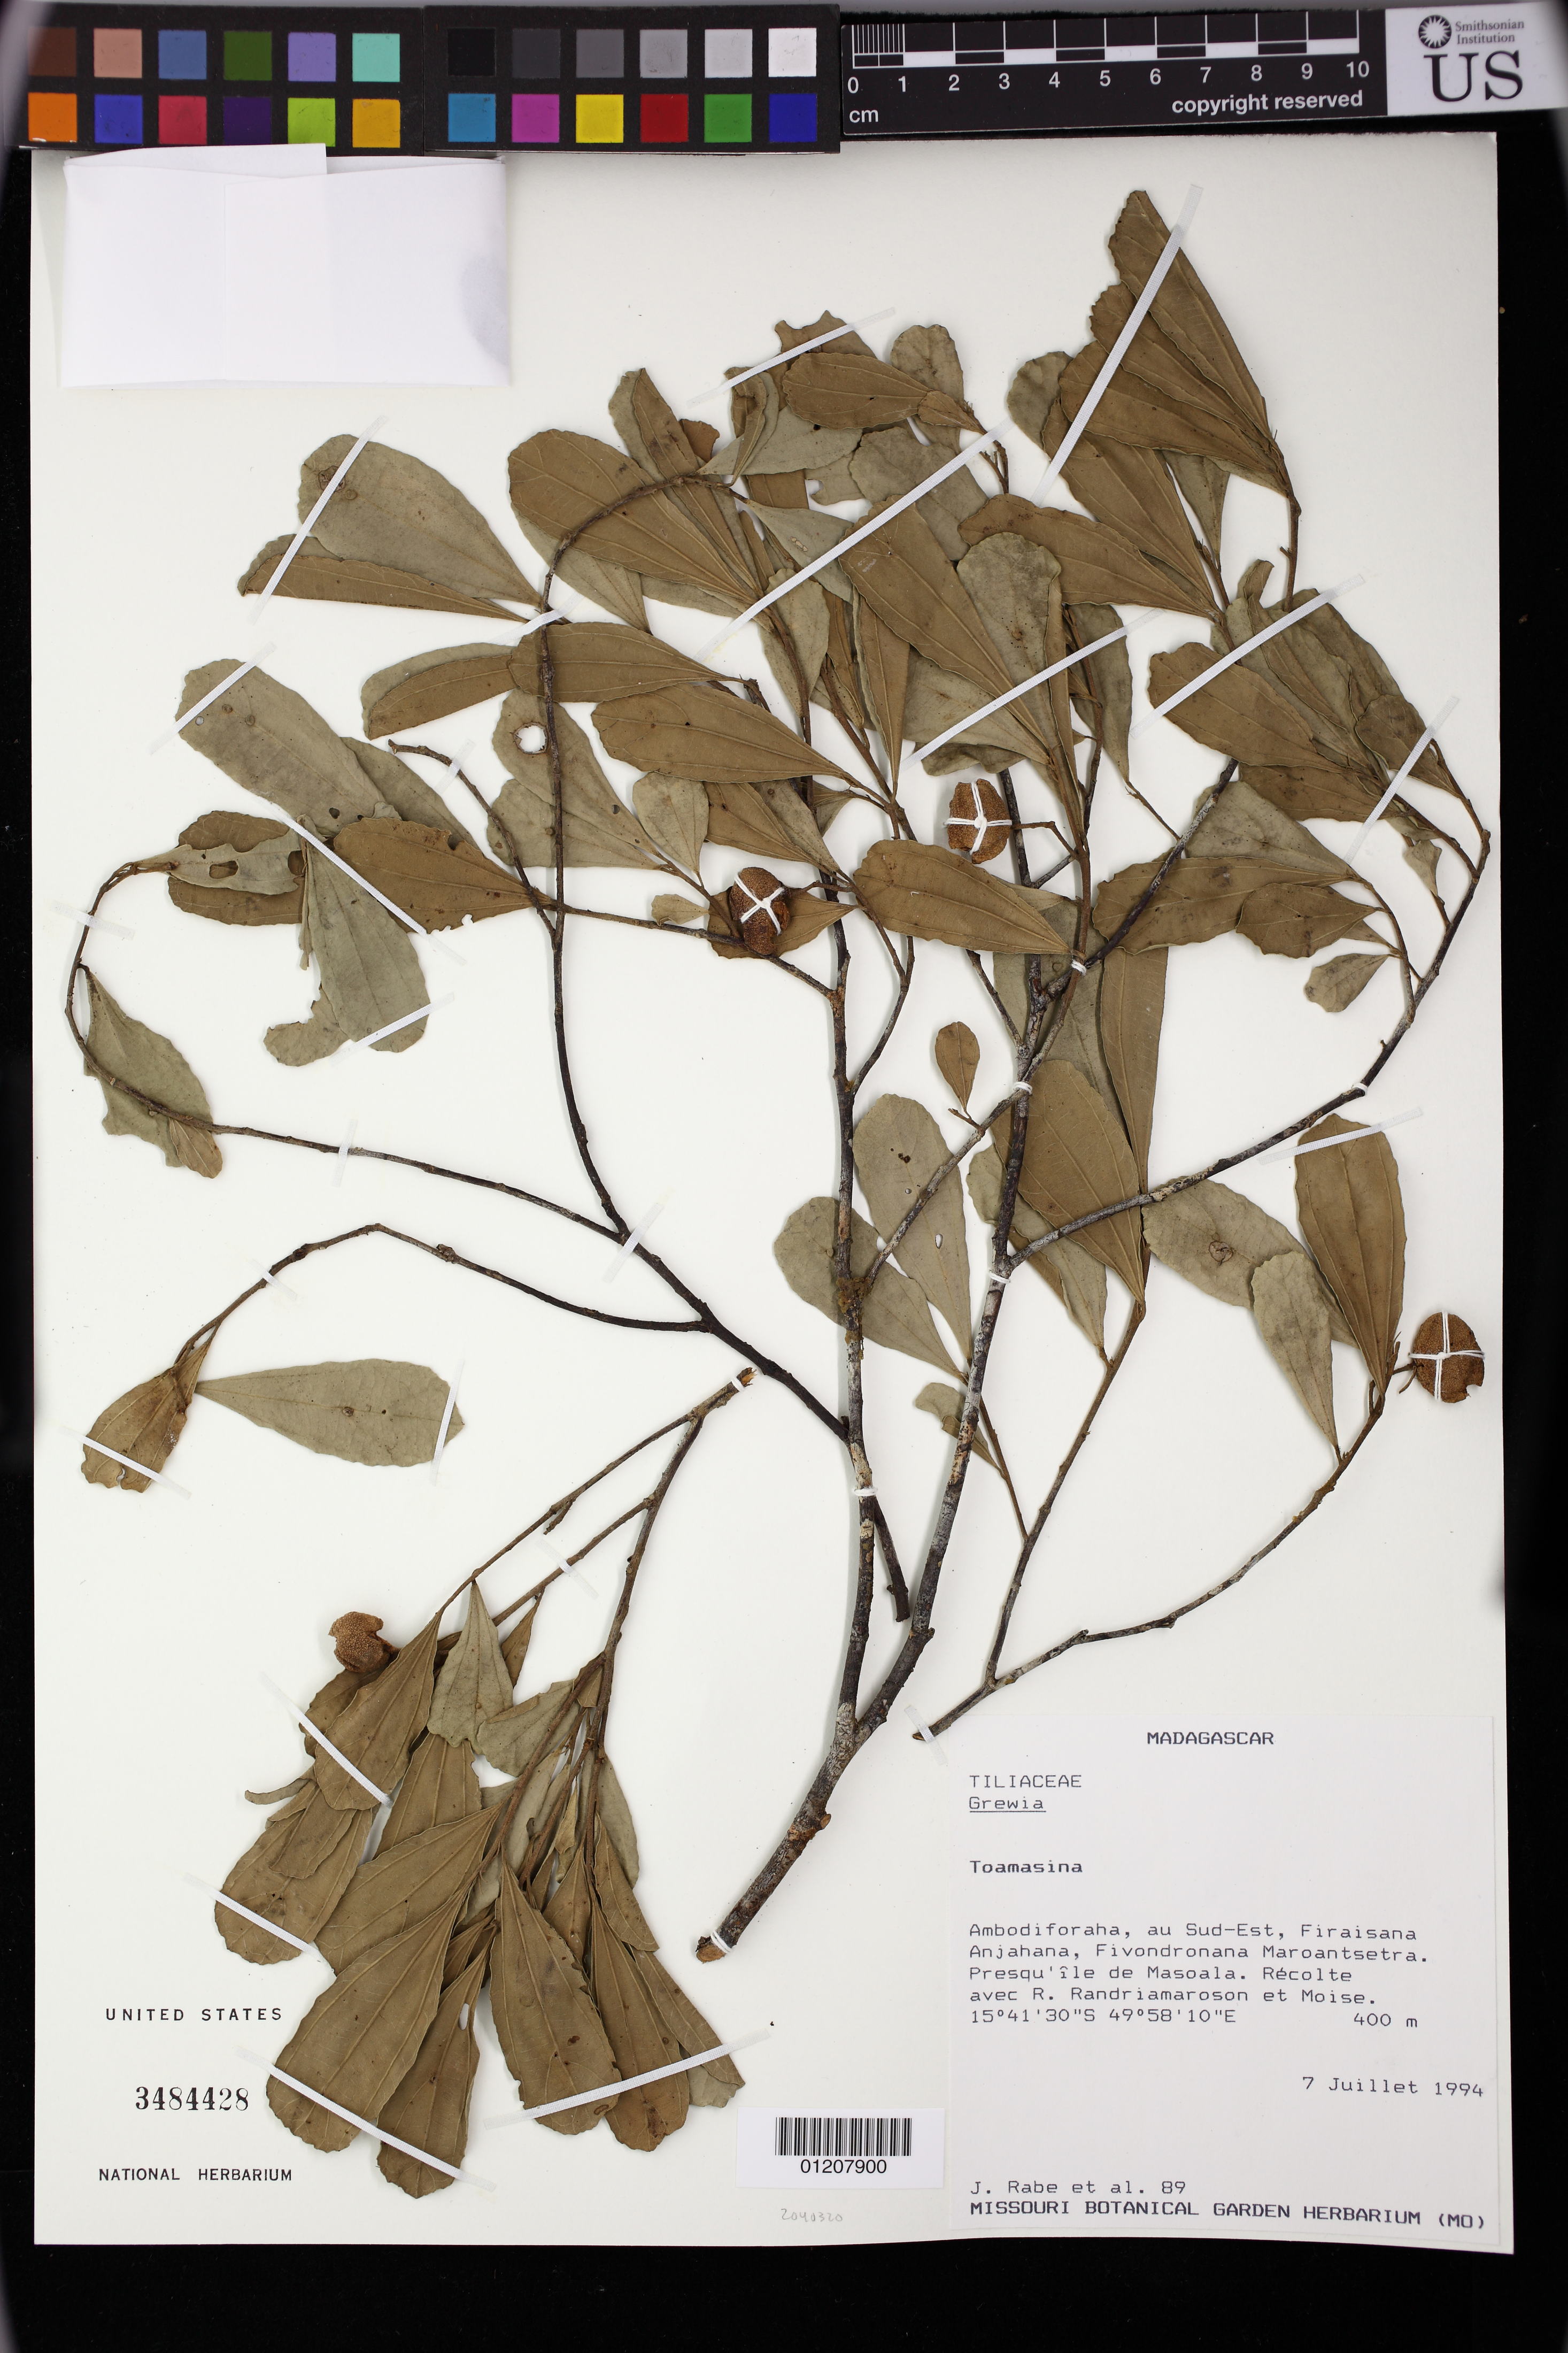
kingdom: Plantae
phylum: Tracheophyta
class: Magnoliopsida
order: Malvales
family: Malvaceae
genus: Grewia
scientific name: Grewia sp.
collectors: J. Rabe, R. Randriamaroson & Moïse, --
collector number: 89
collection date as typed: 07 Jul 1994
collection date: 1994-07-07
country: Madagascar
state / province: Analanjirofo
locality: Toamasina. Ambodiforaha, au Sud-Est, Firaisana Anjahana, Fivondronana Maroantsetra. Presqu'île de Masoala.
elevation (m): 400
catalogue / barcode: US 3484428